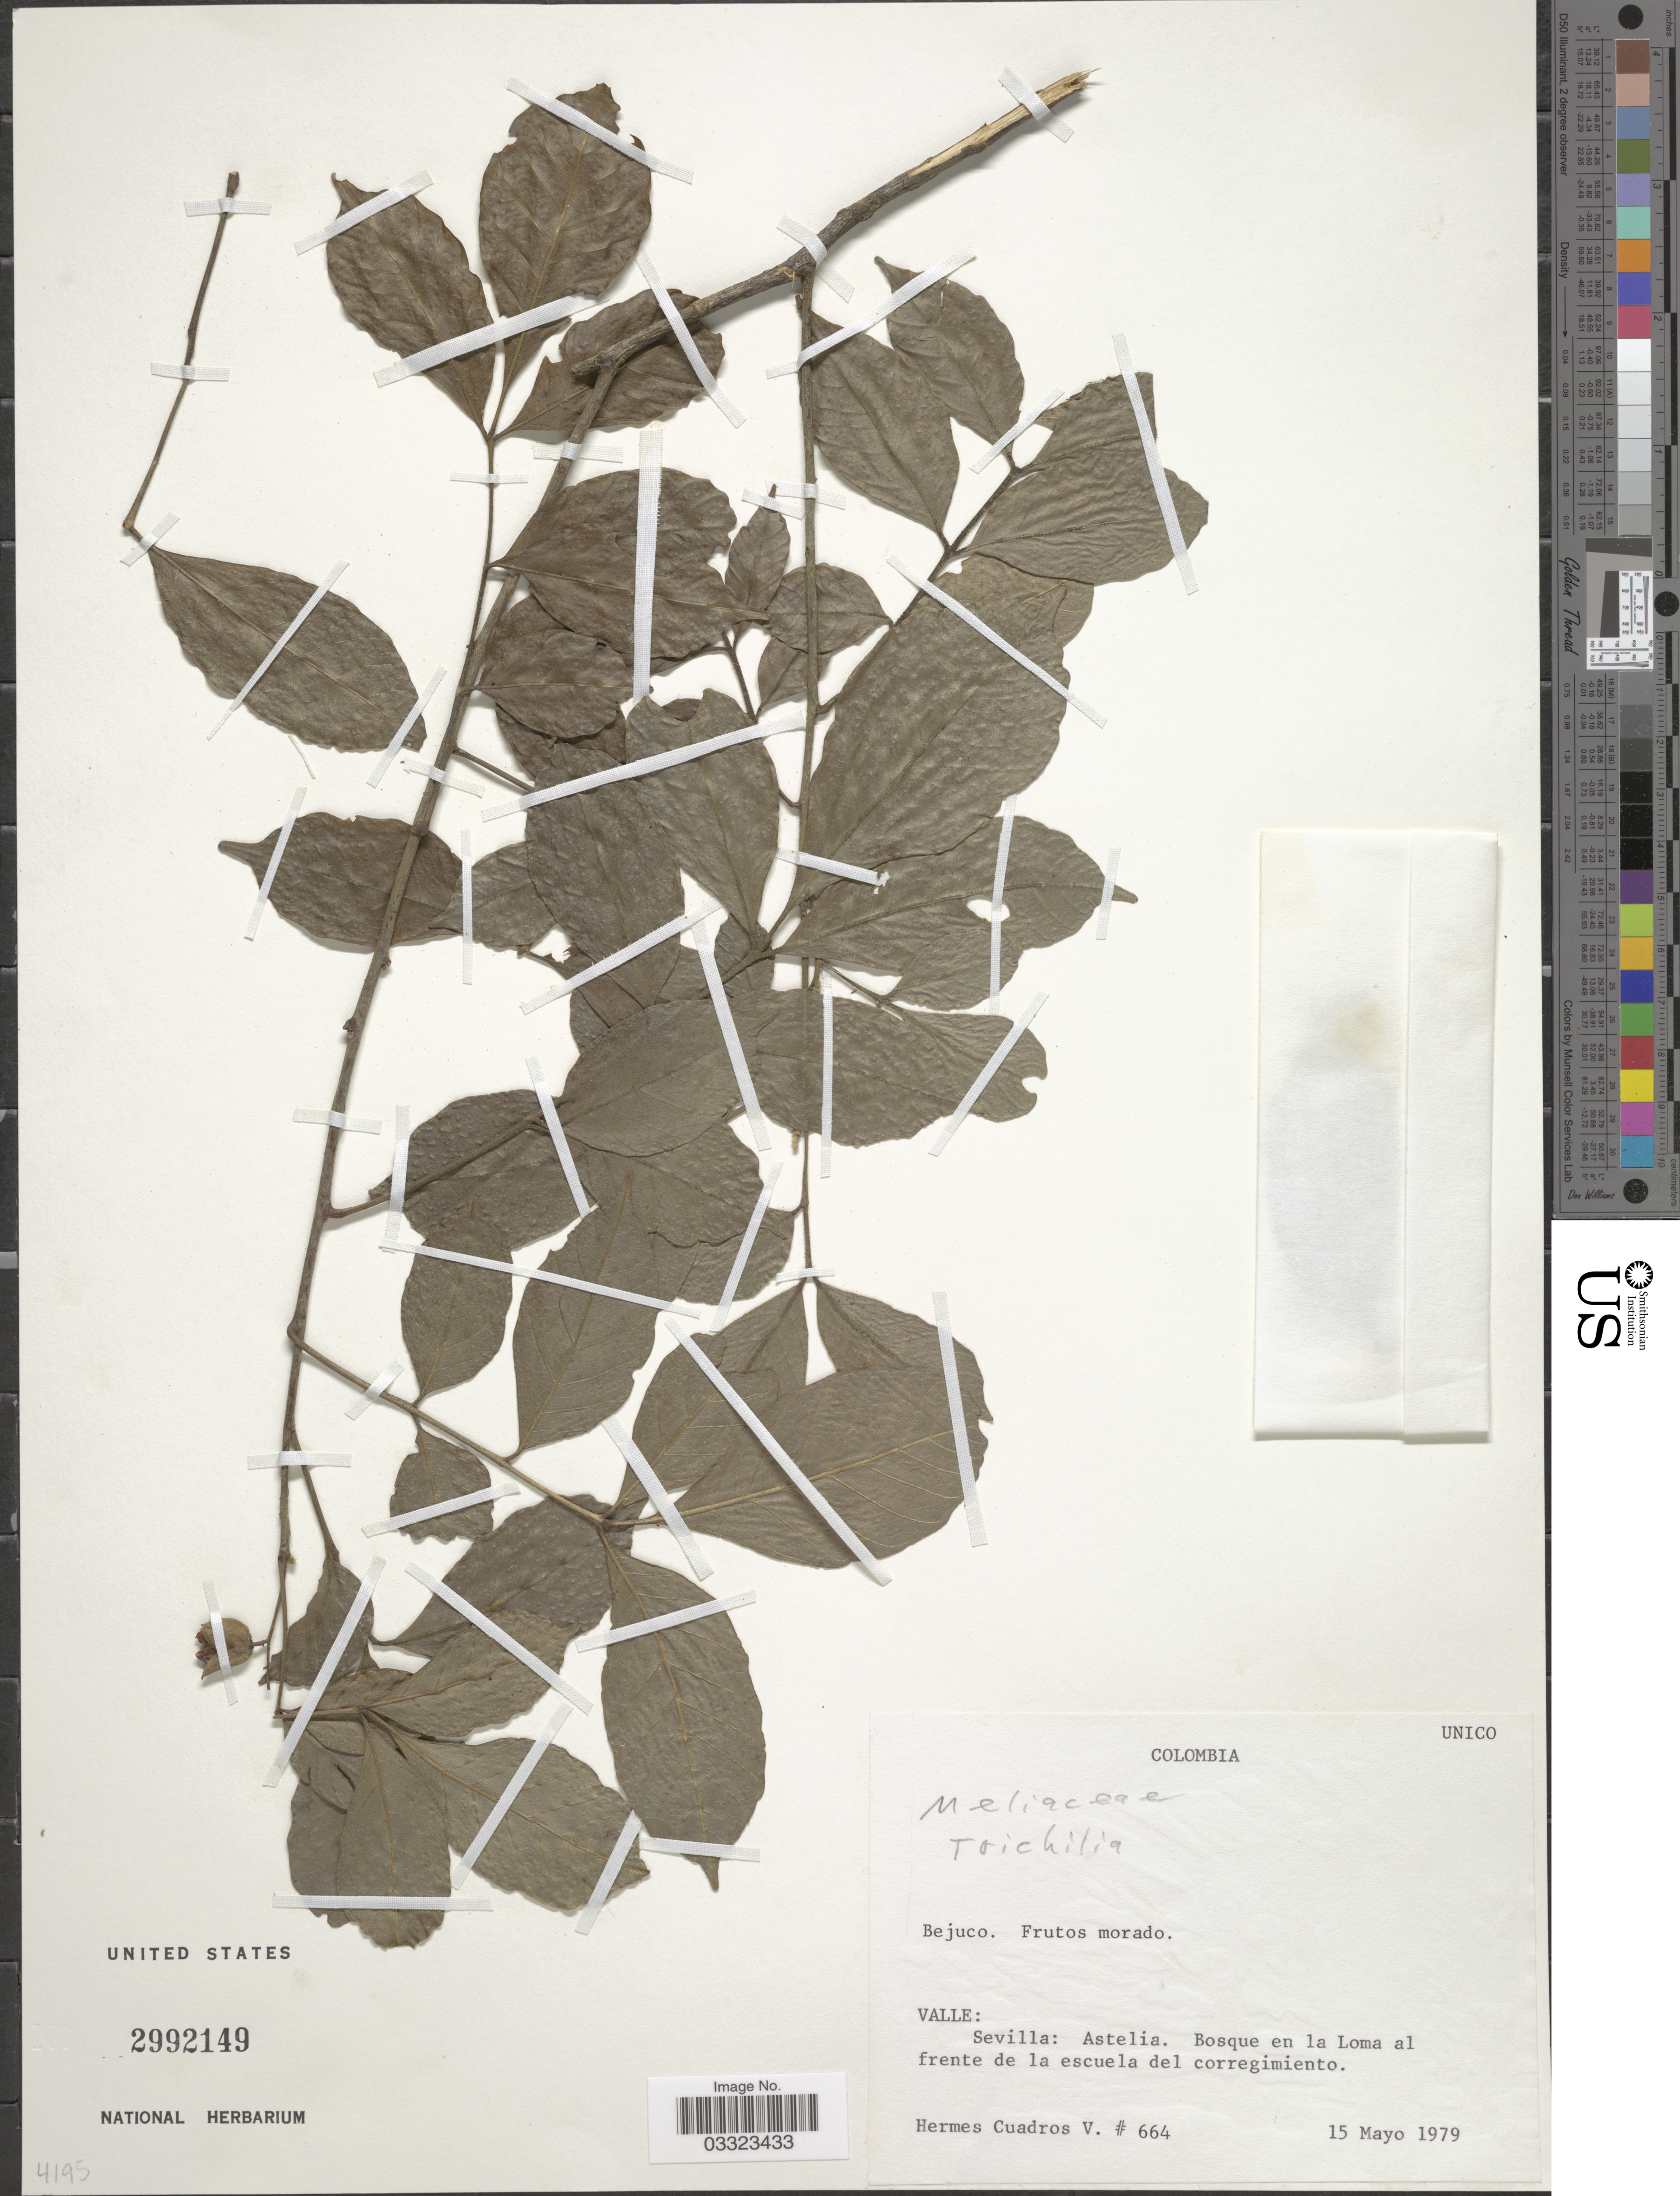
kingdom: Plantae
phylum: Tracheophyta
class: Magnoliopsida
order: Sapindales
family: Meliaceae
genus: Trichilia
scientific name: Trichilia sp.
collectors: H. Cuadros V.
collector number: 664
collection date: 1979-05-15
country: Colombia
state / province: Valle del Cauca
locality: Valle: Sevilla: Astelia. Bosque en la Loma al frente de la escuela del corregimiento.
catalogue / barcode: US 2992149